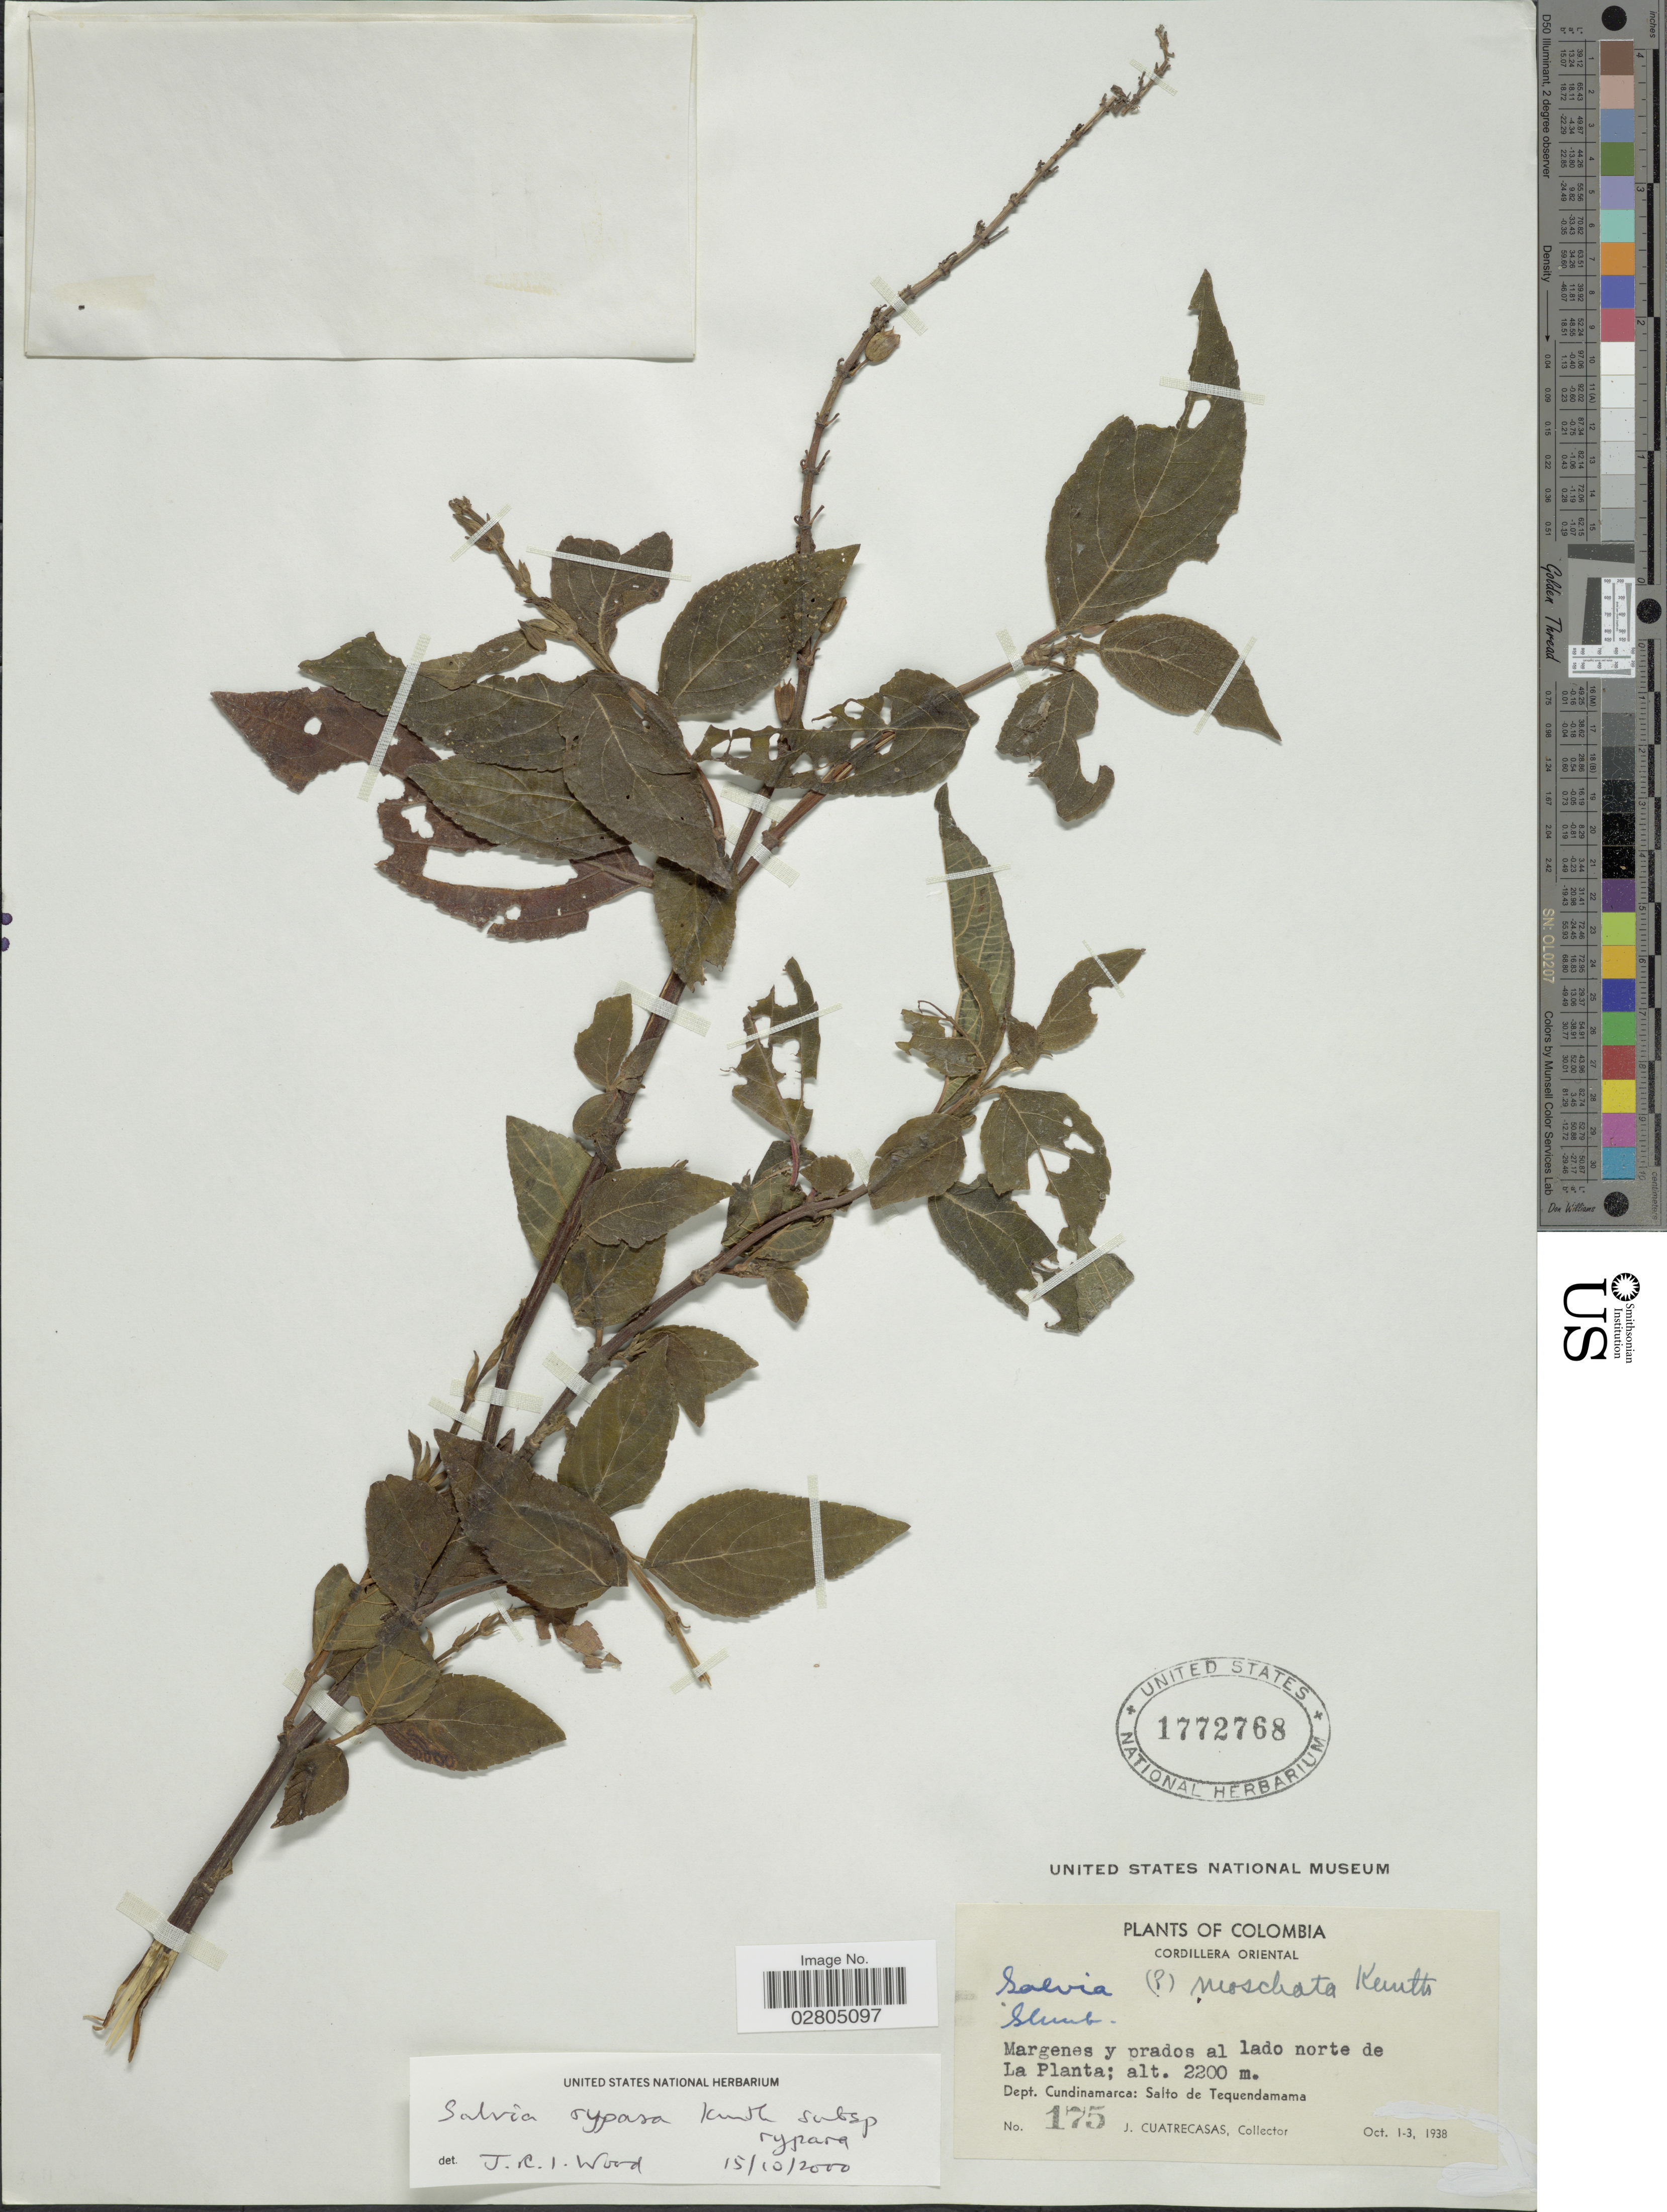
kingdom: Plantae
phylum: Tracheophyta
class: Magnoliopsida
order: Lamiales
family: Lamiaceae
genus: Salvia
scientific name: Salvia rusbyi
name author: Britton ex Rusby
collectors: J. Cuatrecasas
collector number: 175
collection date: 1938-10-01/1938-10-03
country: Colombia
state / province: Cundinamarca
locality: Cordillera Oriental, Margenes y prados al lado norte de La Planta, Dept. Cundinamarca, Salto de Tequendamama.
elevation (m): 2200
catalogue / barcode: US 1772768